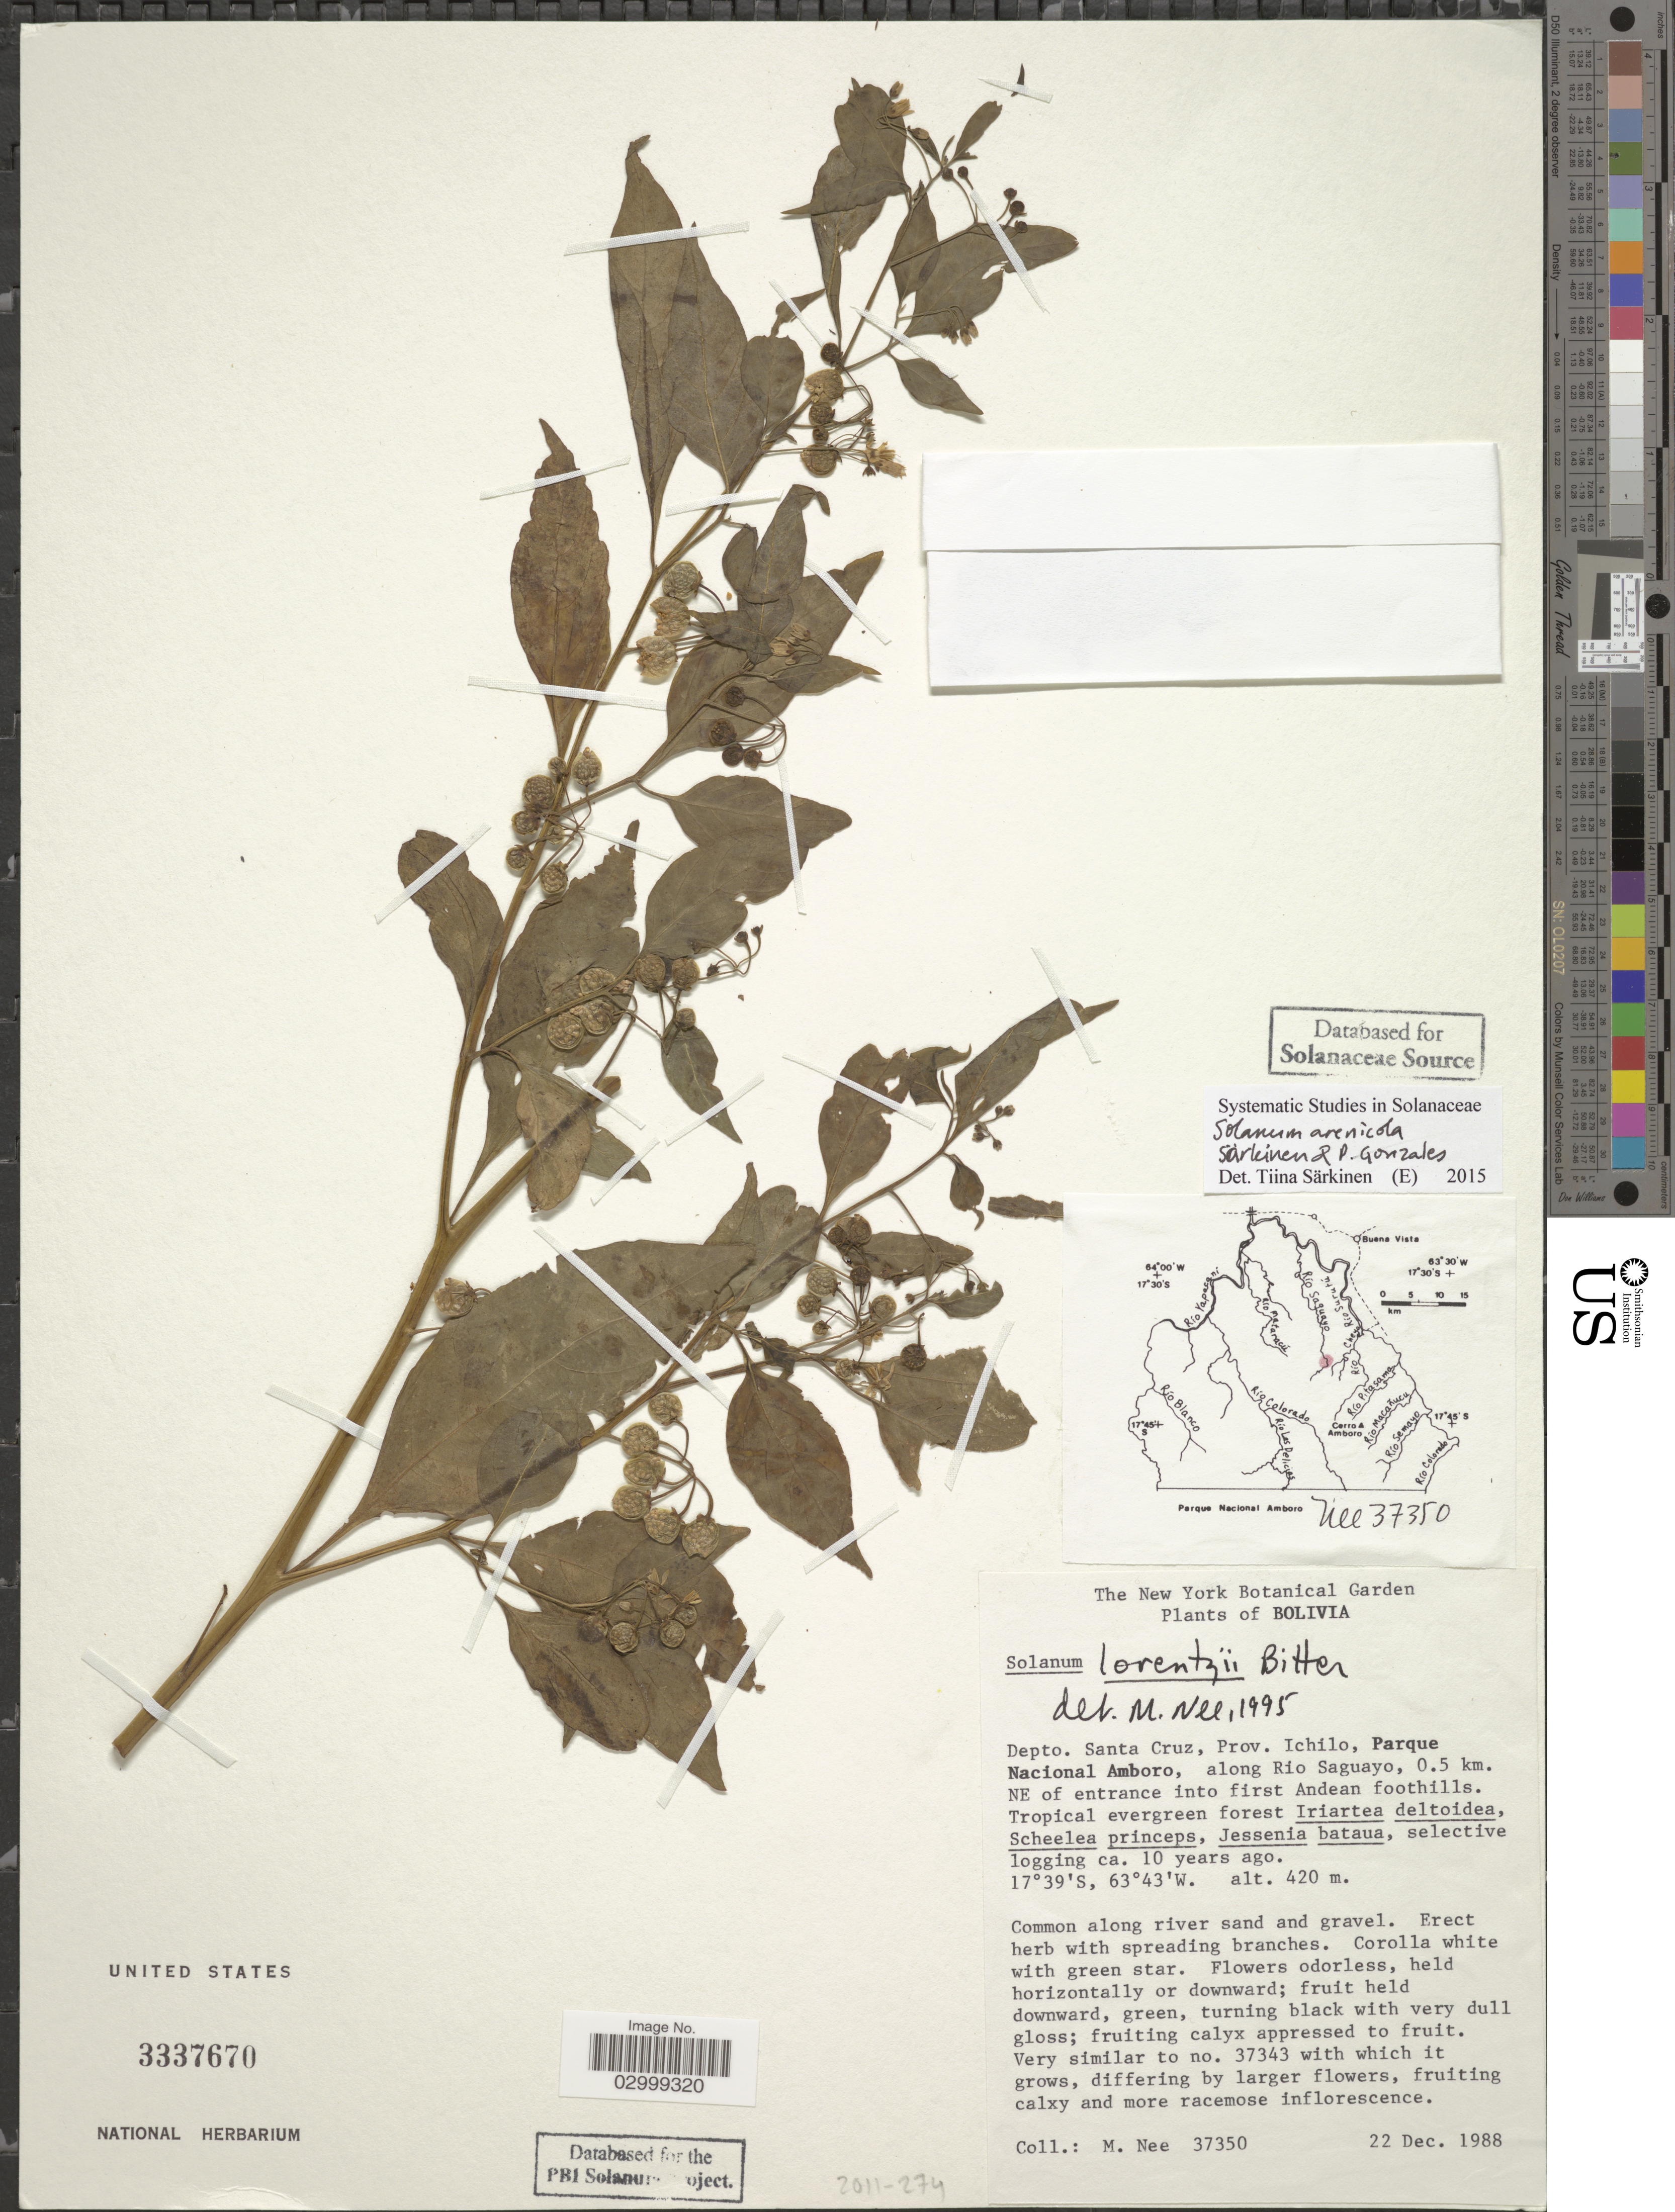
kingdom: Plantae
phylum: Tracheophyta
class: Magnoliopsida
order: Solanales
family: Solanaceae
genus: Solanum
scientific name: Solanum arenicola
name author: Särkinen & P. Gonzáles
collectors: M. Nee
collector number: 37350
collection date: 1988-12-22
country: Bolivia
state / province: Santa Cruz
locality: Depto. Santa Cruz, Prov. Ichilo, Parque Nacional Amboro, along Rio Saguayo, 0.5 km. NE of entrance into first Andean foothills.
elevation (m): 420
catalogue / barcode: US 3337670